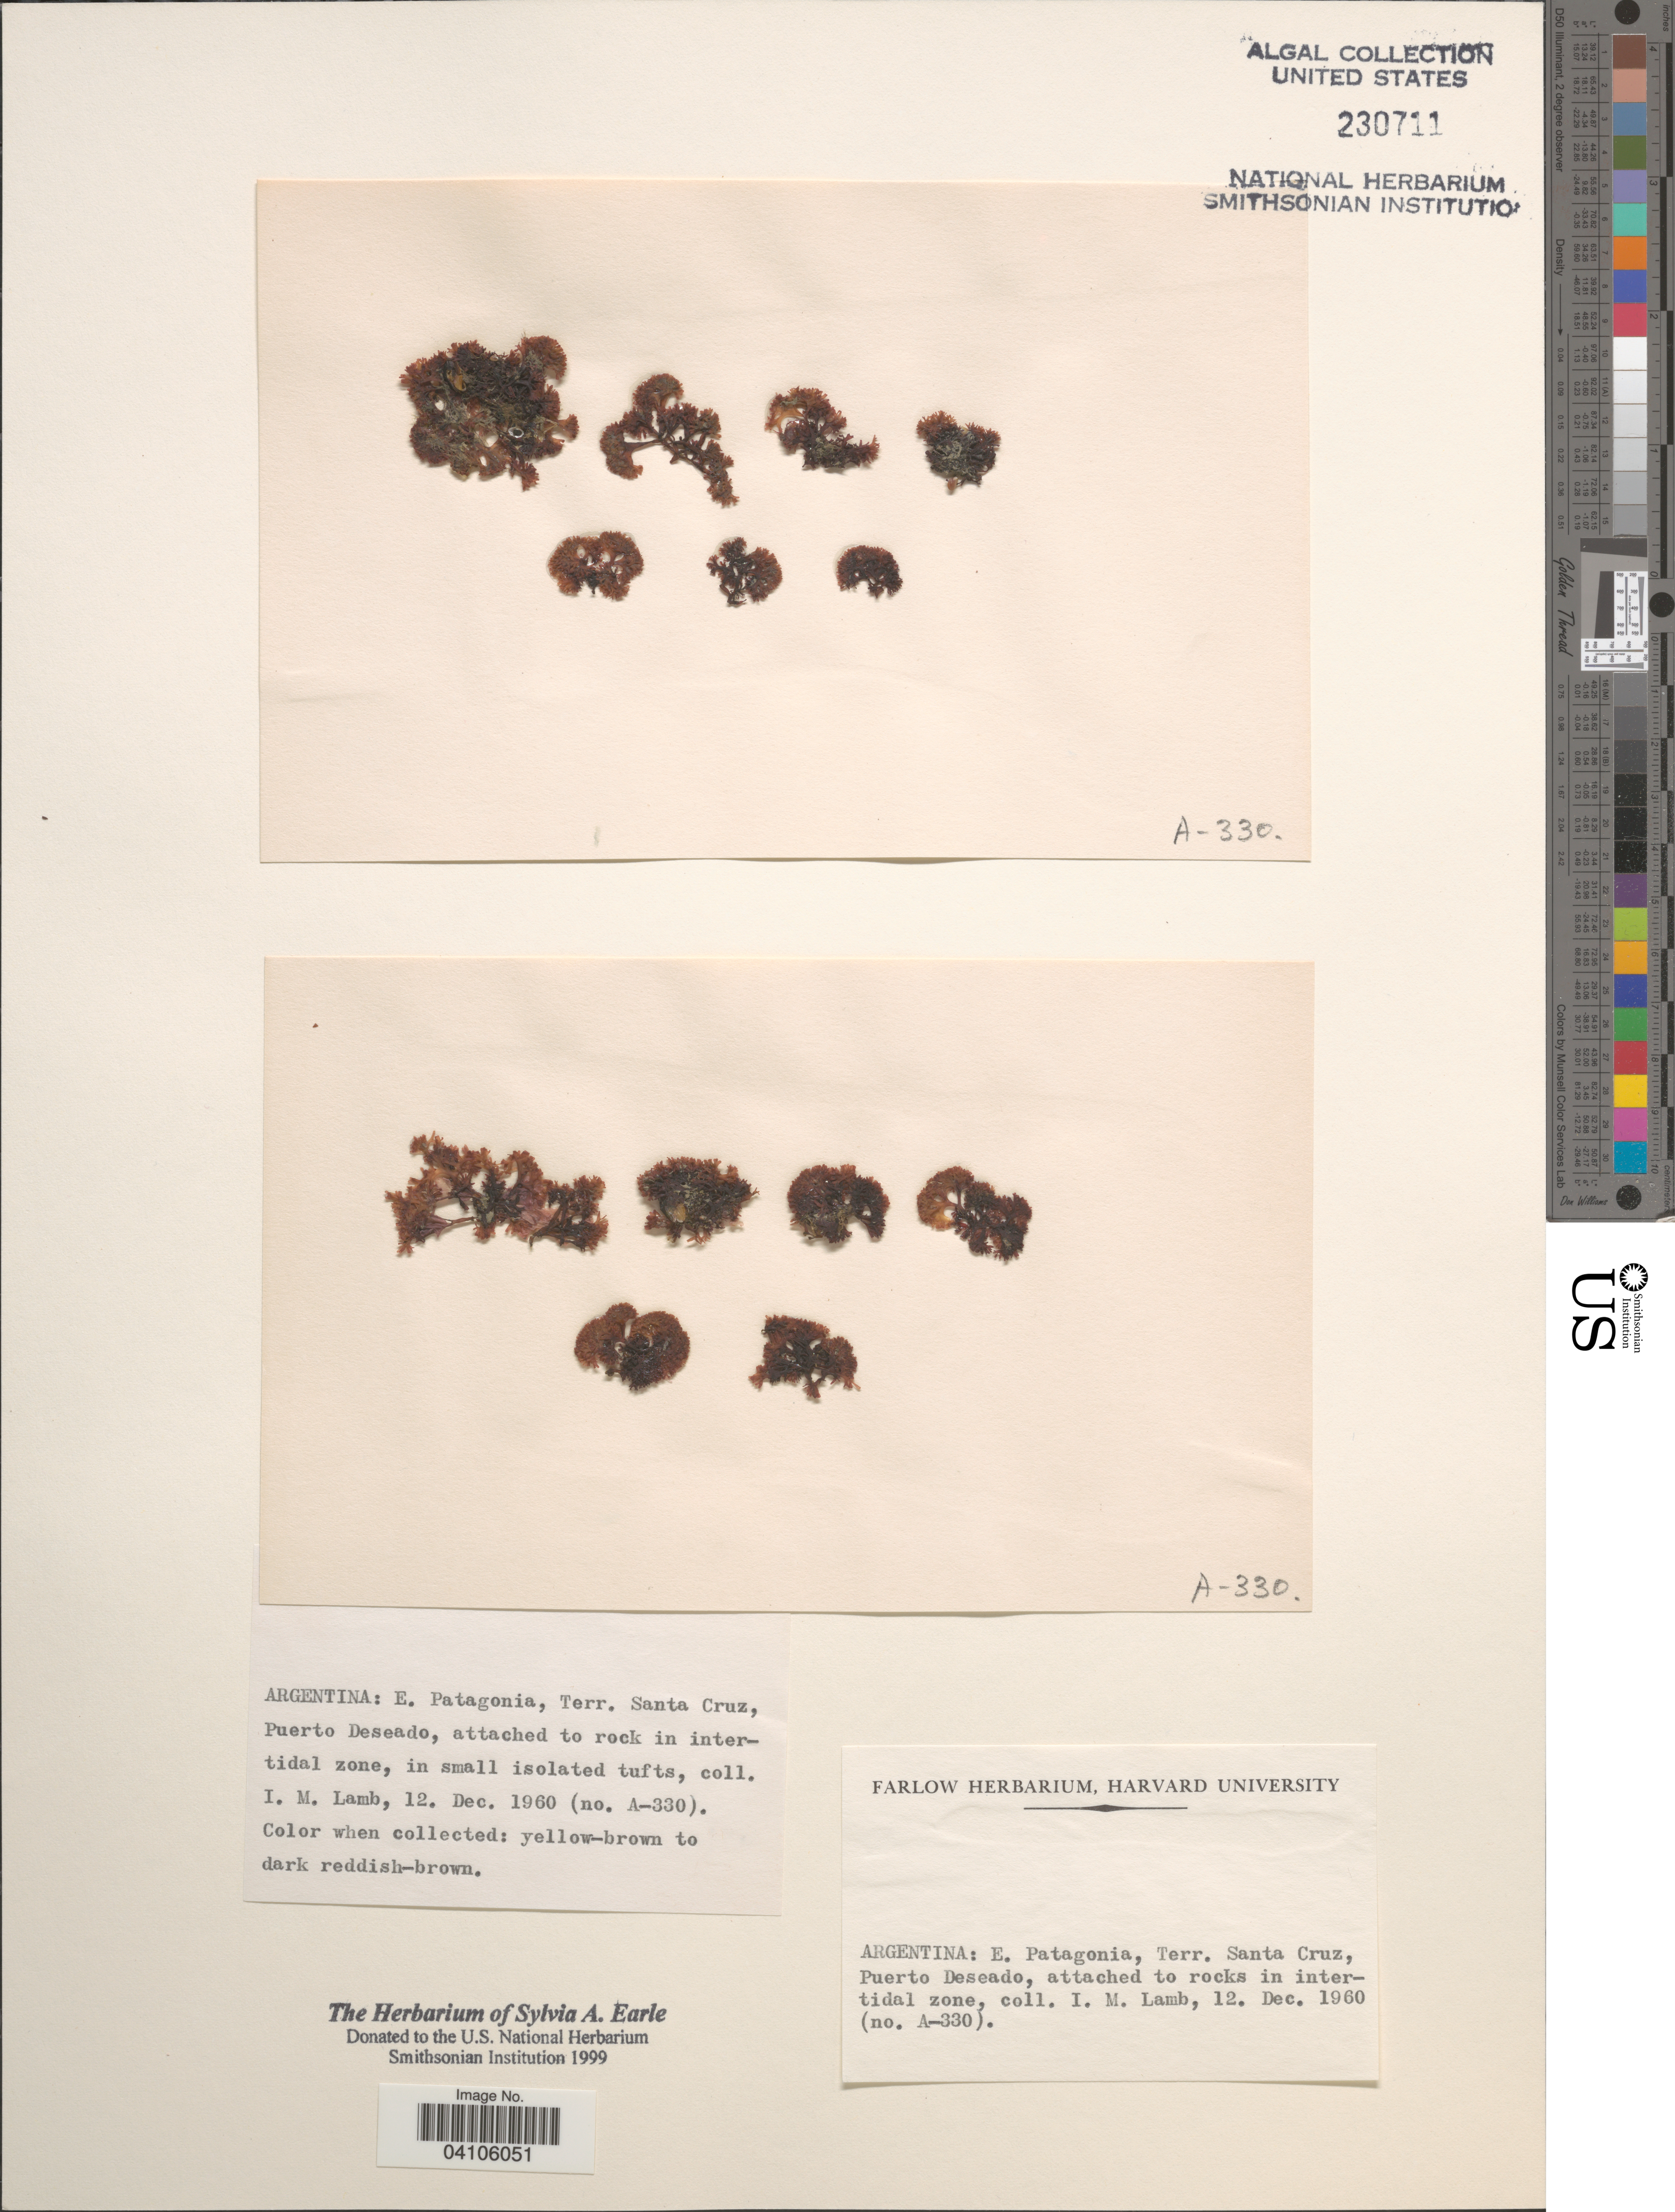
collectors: I. M. Lamb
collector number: A-330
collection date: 1960-12-12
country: Argentina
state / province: Santa Cruz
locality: E. Patagonia, Terr. Santa Cruz, Puerto Deseado.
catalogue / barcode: US 230711